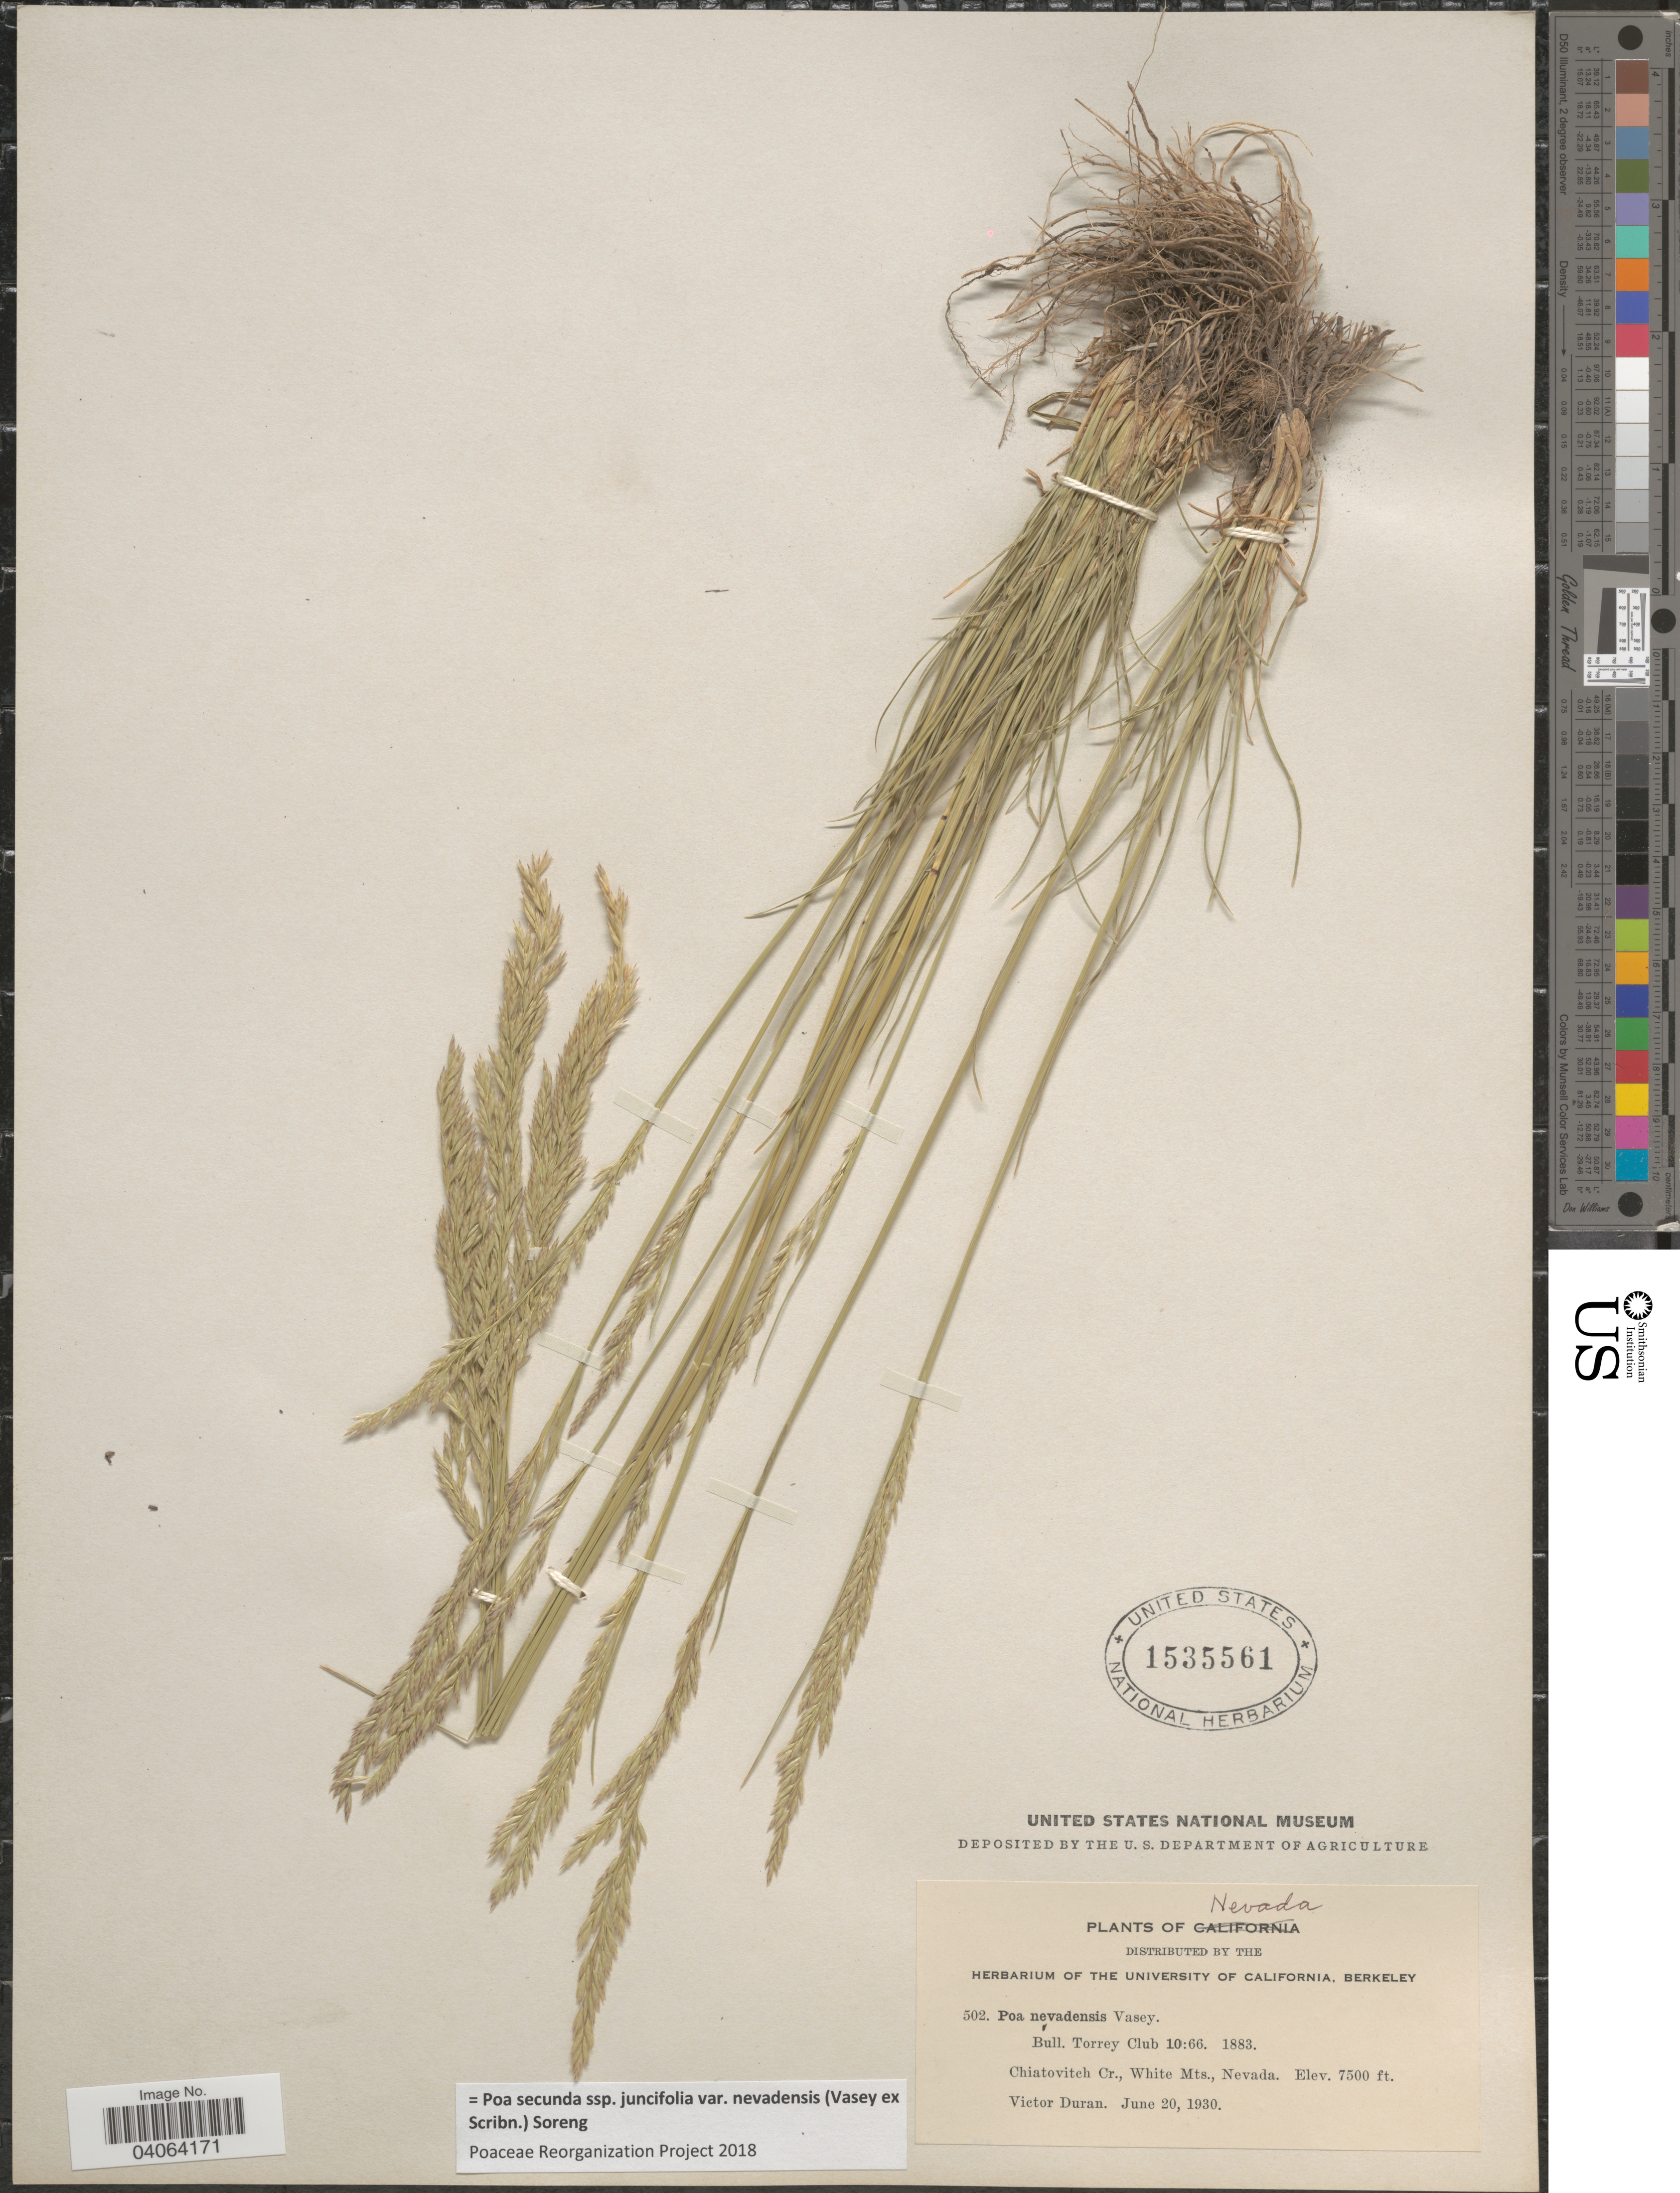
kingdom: Plantae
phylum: Tracheophyta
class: Liliopsida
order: Poales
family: Poaceae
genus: Poa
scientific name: Poa secunda subsp. juncifolia var. nevadensis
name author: (Vasey ex Scribn.) Soreng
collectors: V. Duran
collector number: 502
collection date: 1930-06-20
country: United States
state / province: Nevada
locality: Chiatovitch Cr., White Mts.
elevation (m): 2286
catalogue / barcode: US 1535561